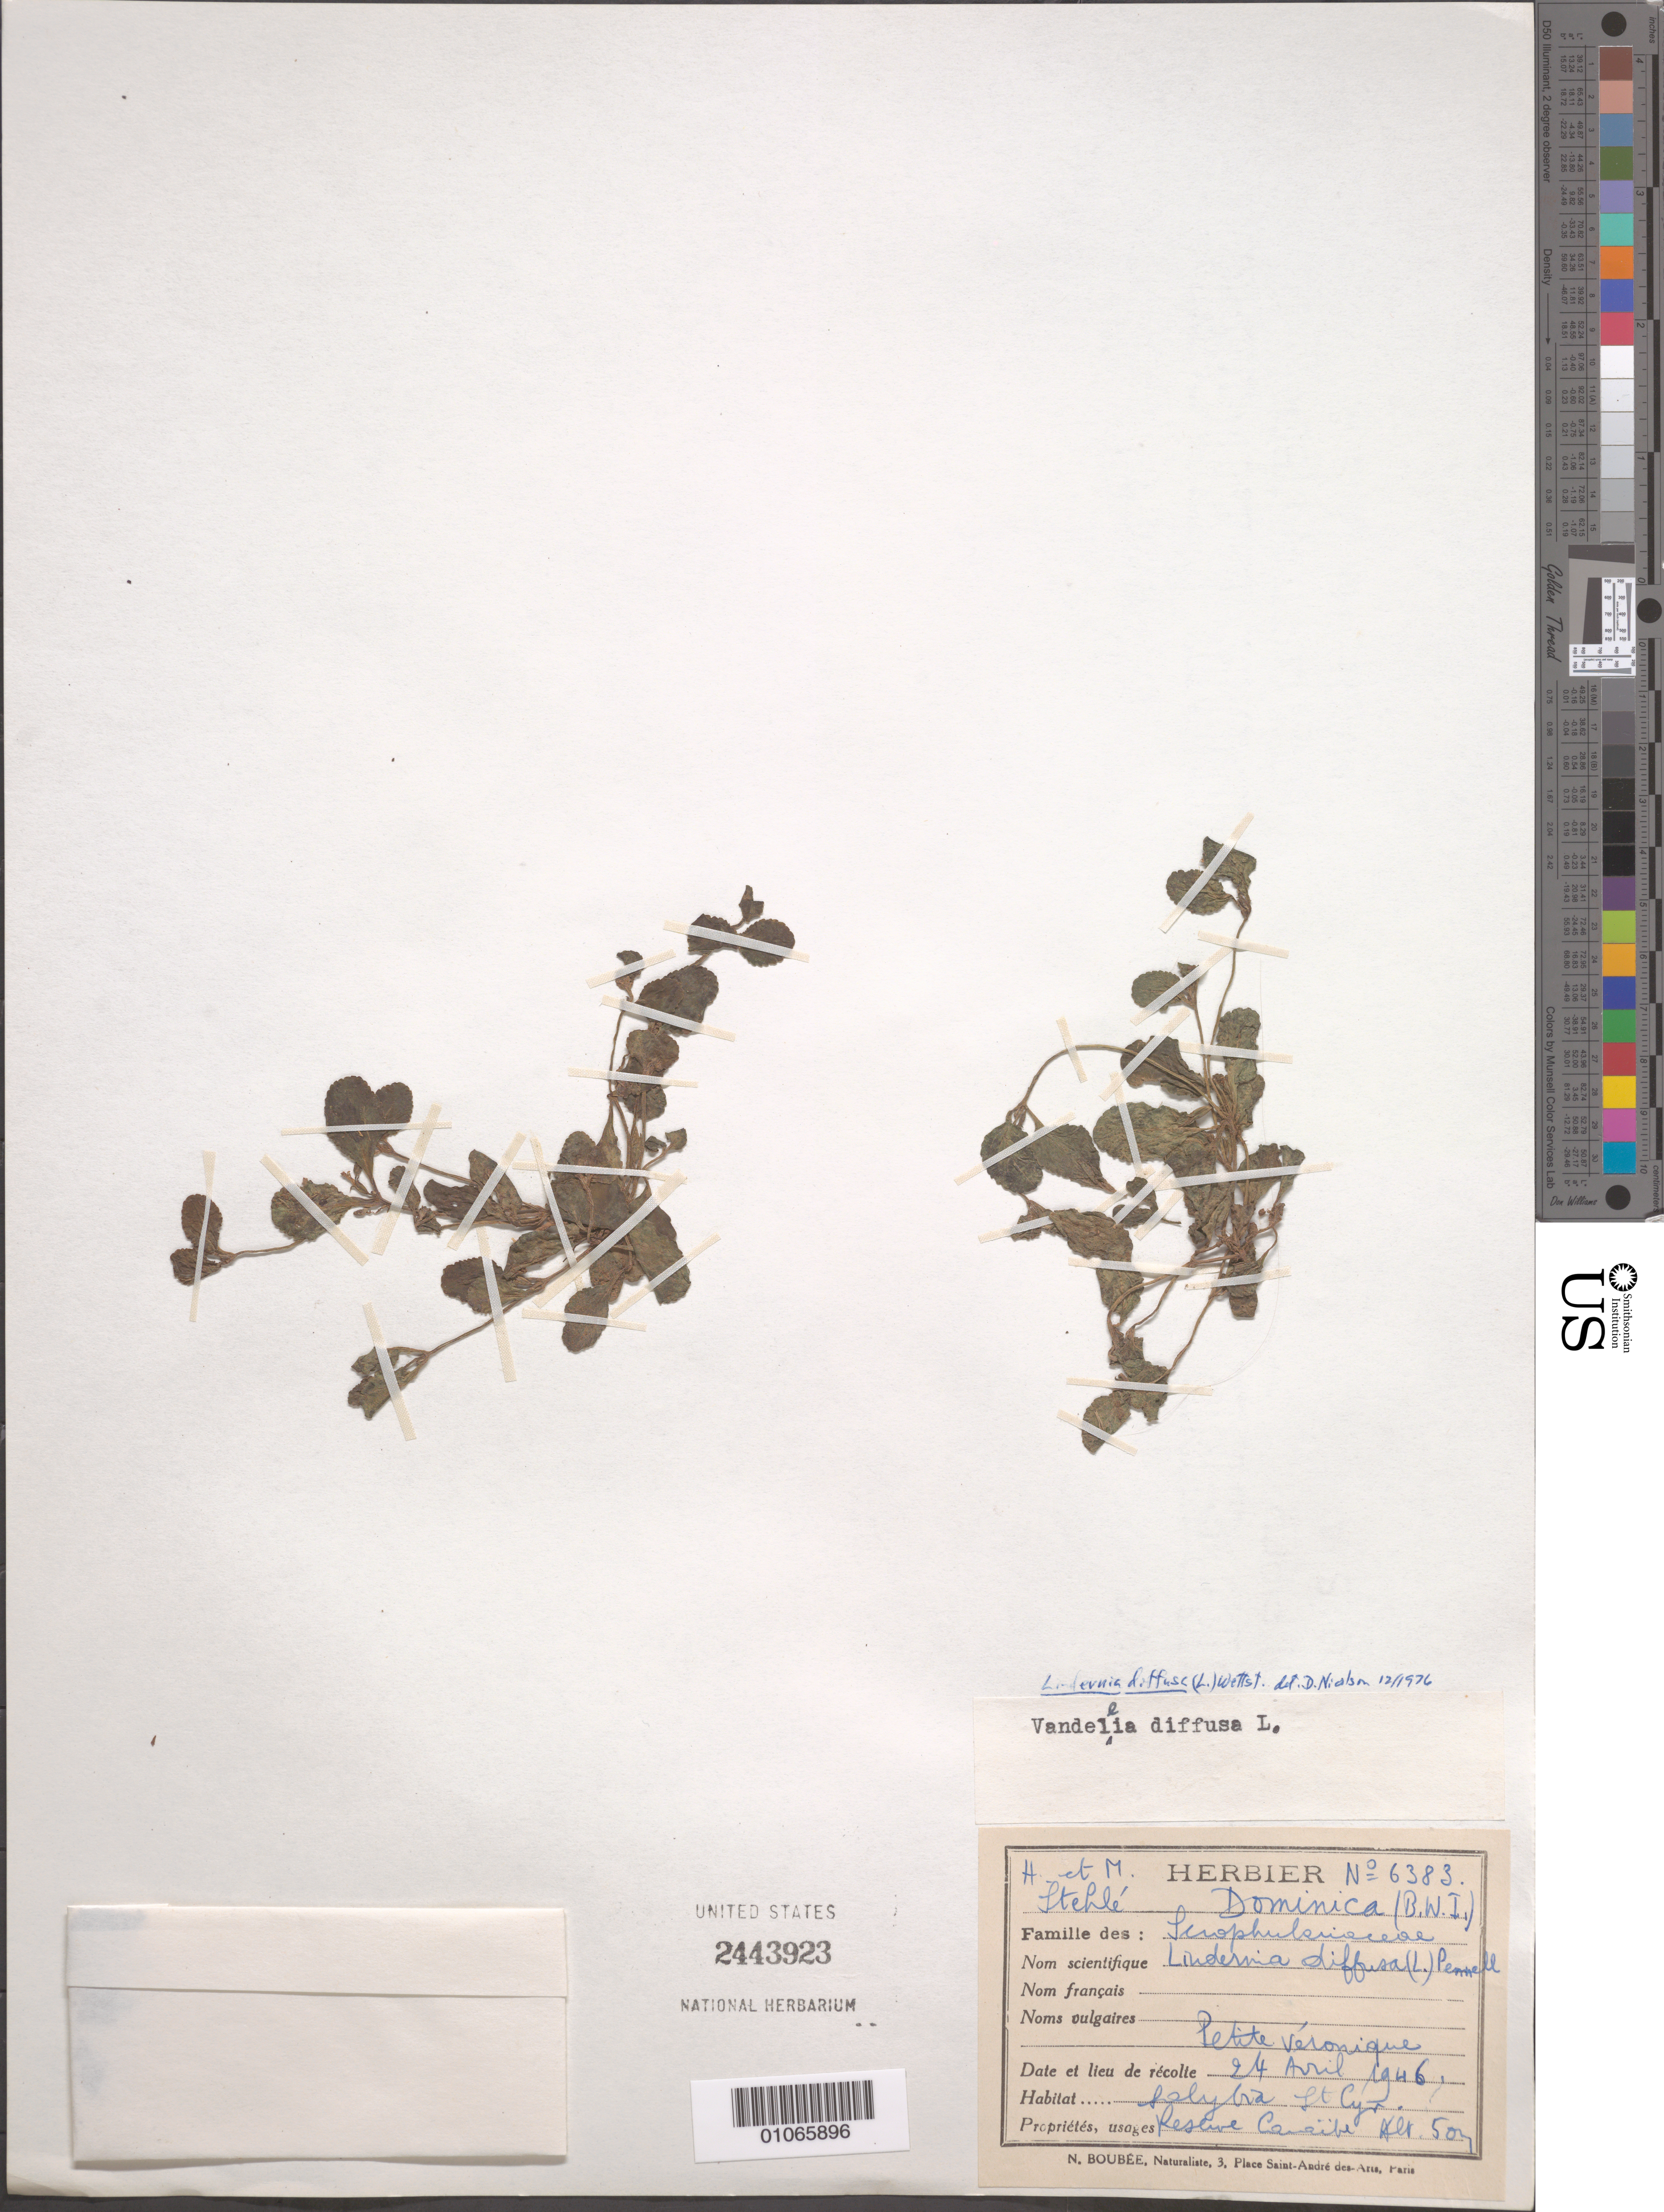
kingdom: Plantae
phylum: Tracheophyta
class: Magnoliopsida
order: Lamiales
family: Linderniaceae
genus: Lindernia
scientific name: Lindernia diffusa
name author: (L.) Wettst.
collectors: H. Stehlé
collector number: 6383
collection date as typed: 24 Apr 1946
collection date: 1946-04-24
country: Martinique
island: Martinique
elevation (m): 50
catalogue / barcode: US 2443923